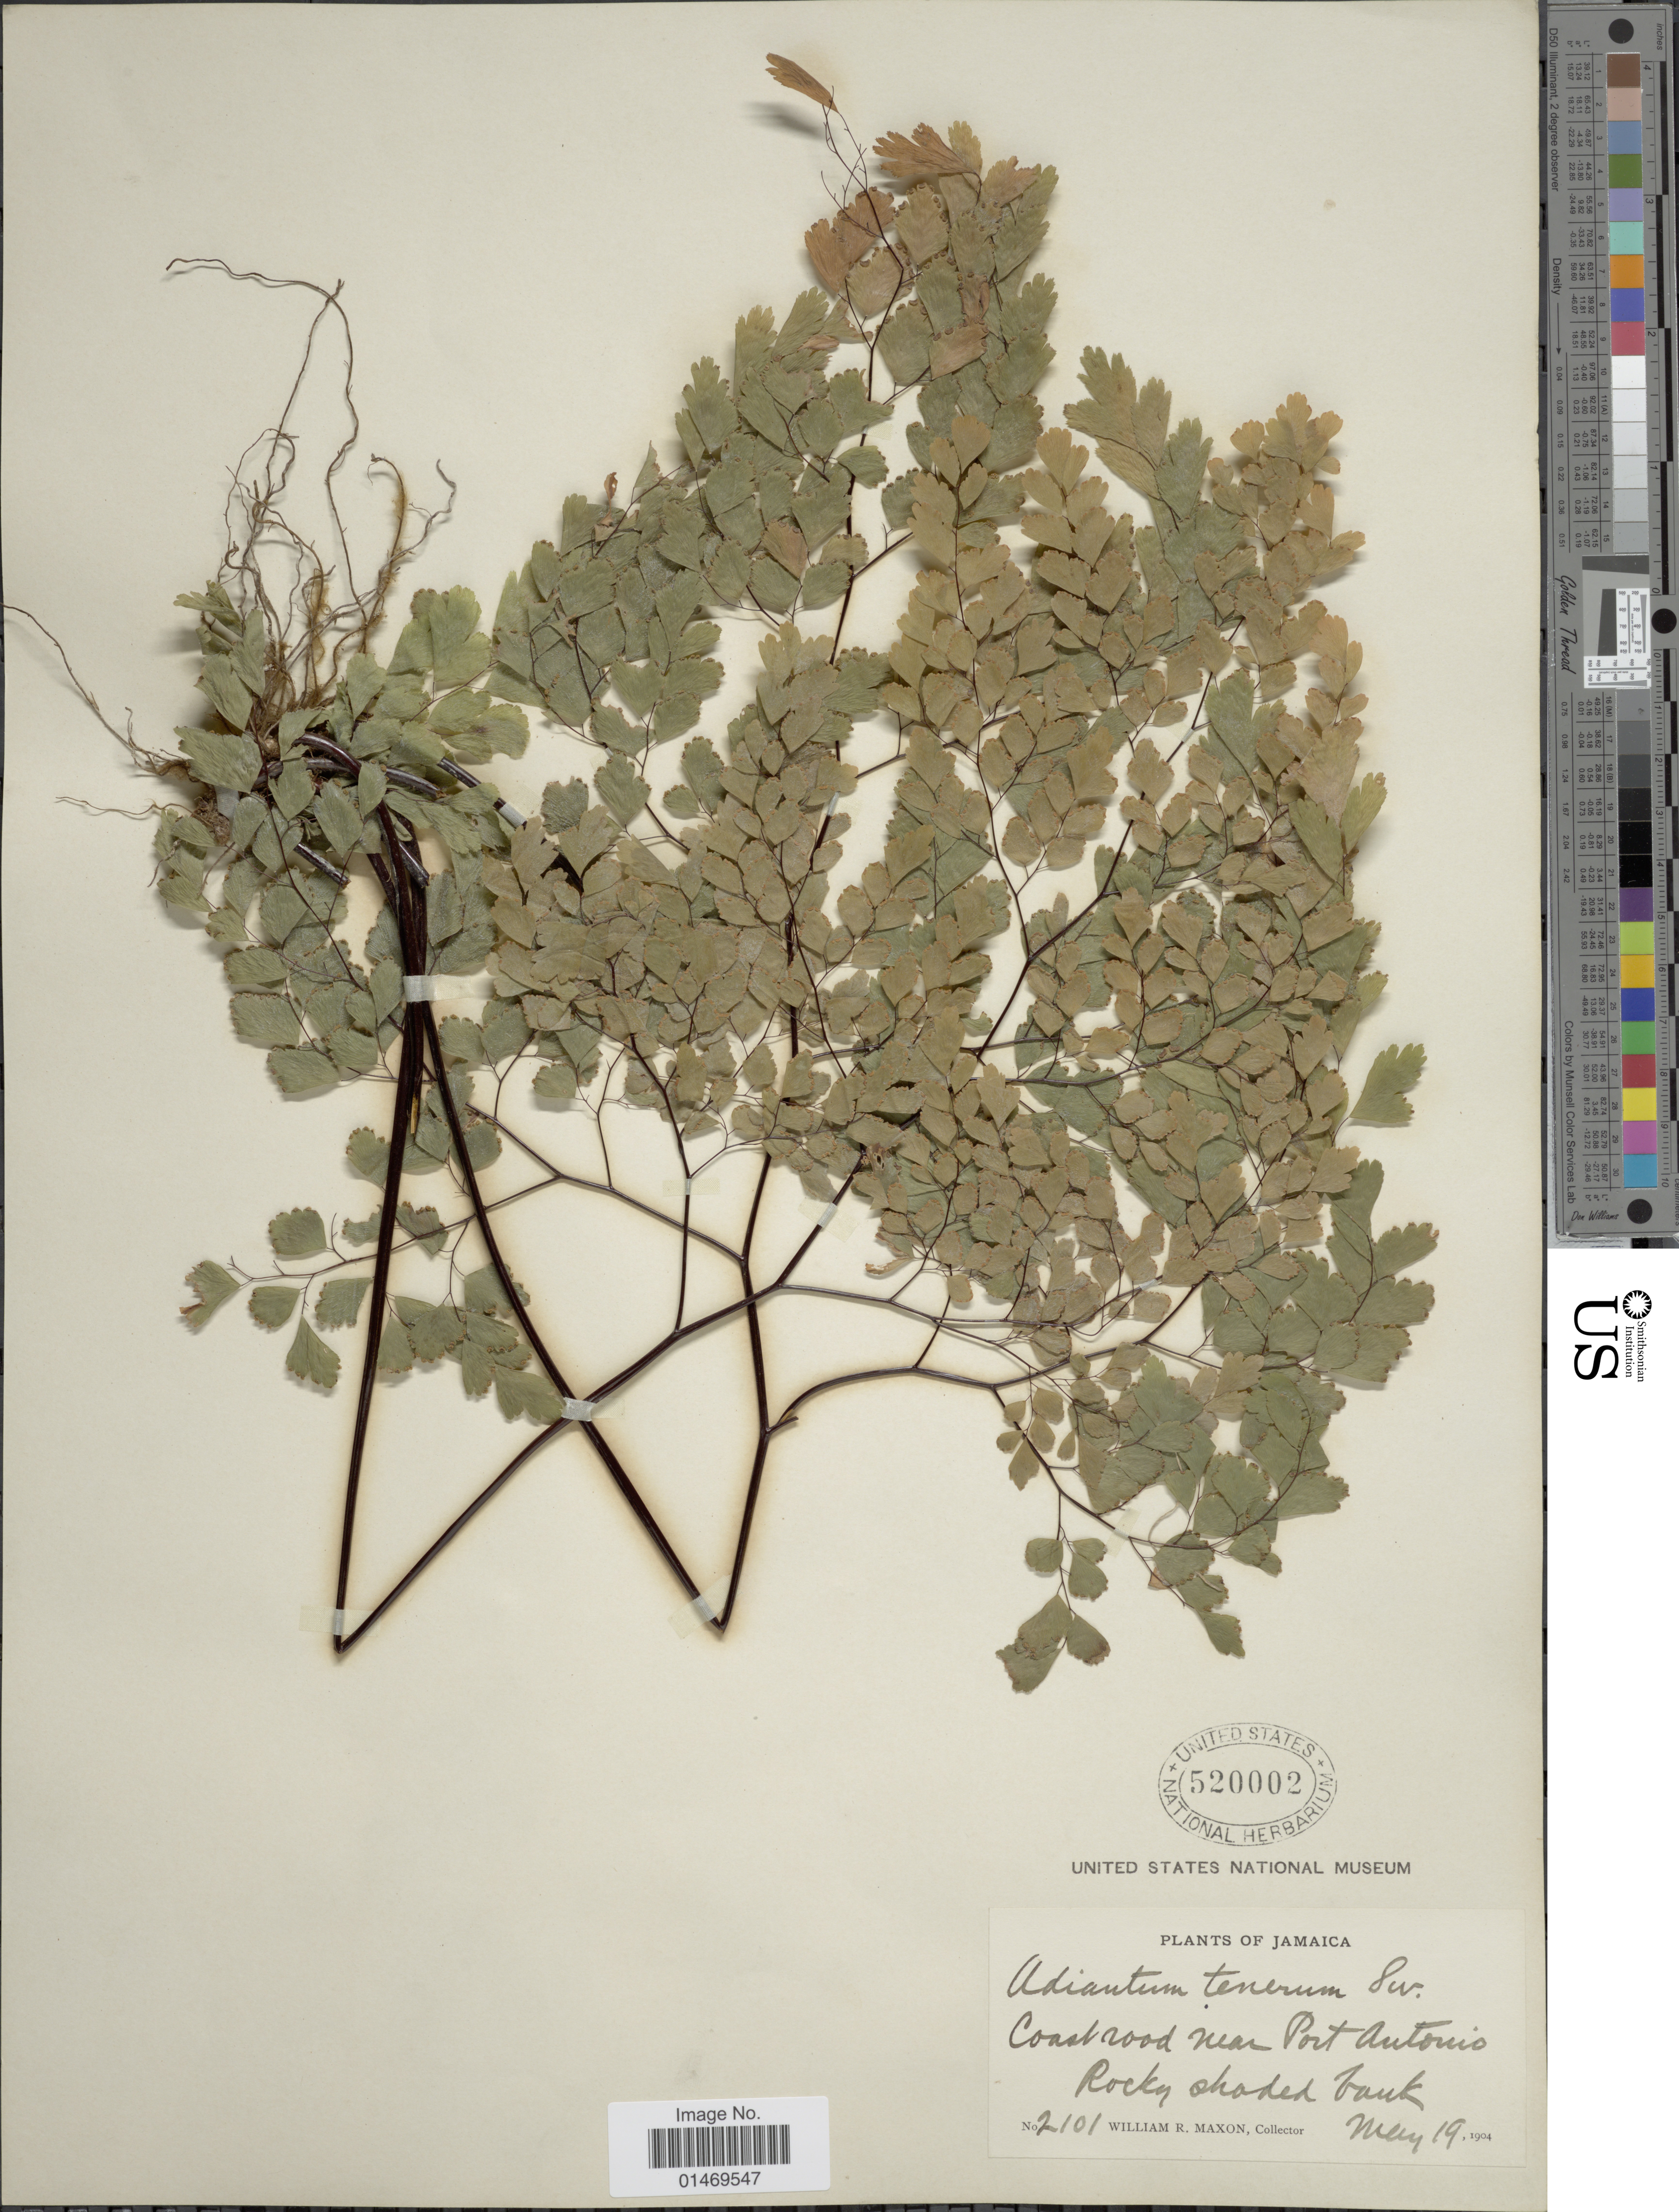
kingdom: Plantae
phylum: Tracheophyta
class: Polypodiopsida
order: Polypodiales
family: Pteridaceae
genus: Adiantum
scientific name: Adiantum tenerum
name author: Sw.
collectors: W. R. Maxon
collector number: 2101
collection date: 1904-05-19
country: Jamaica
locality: Coast Road near Port Antonio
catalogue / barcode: US 520002